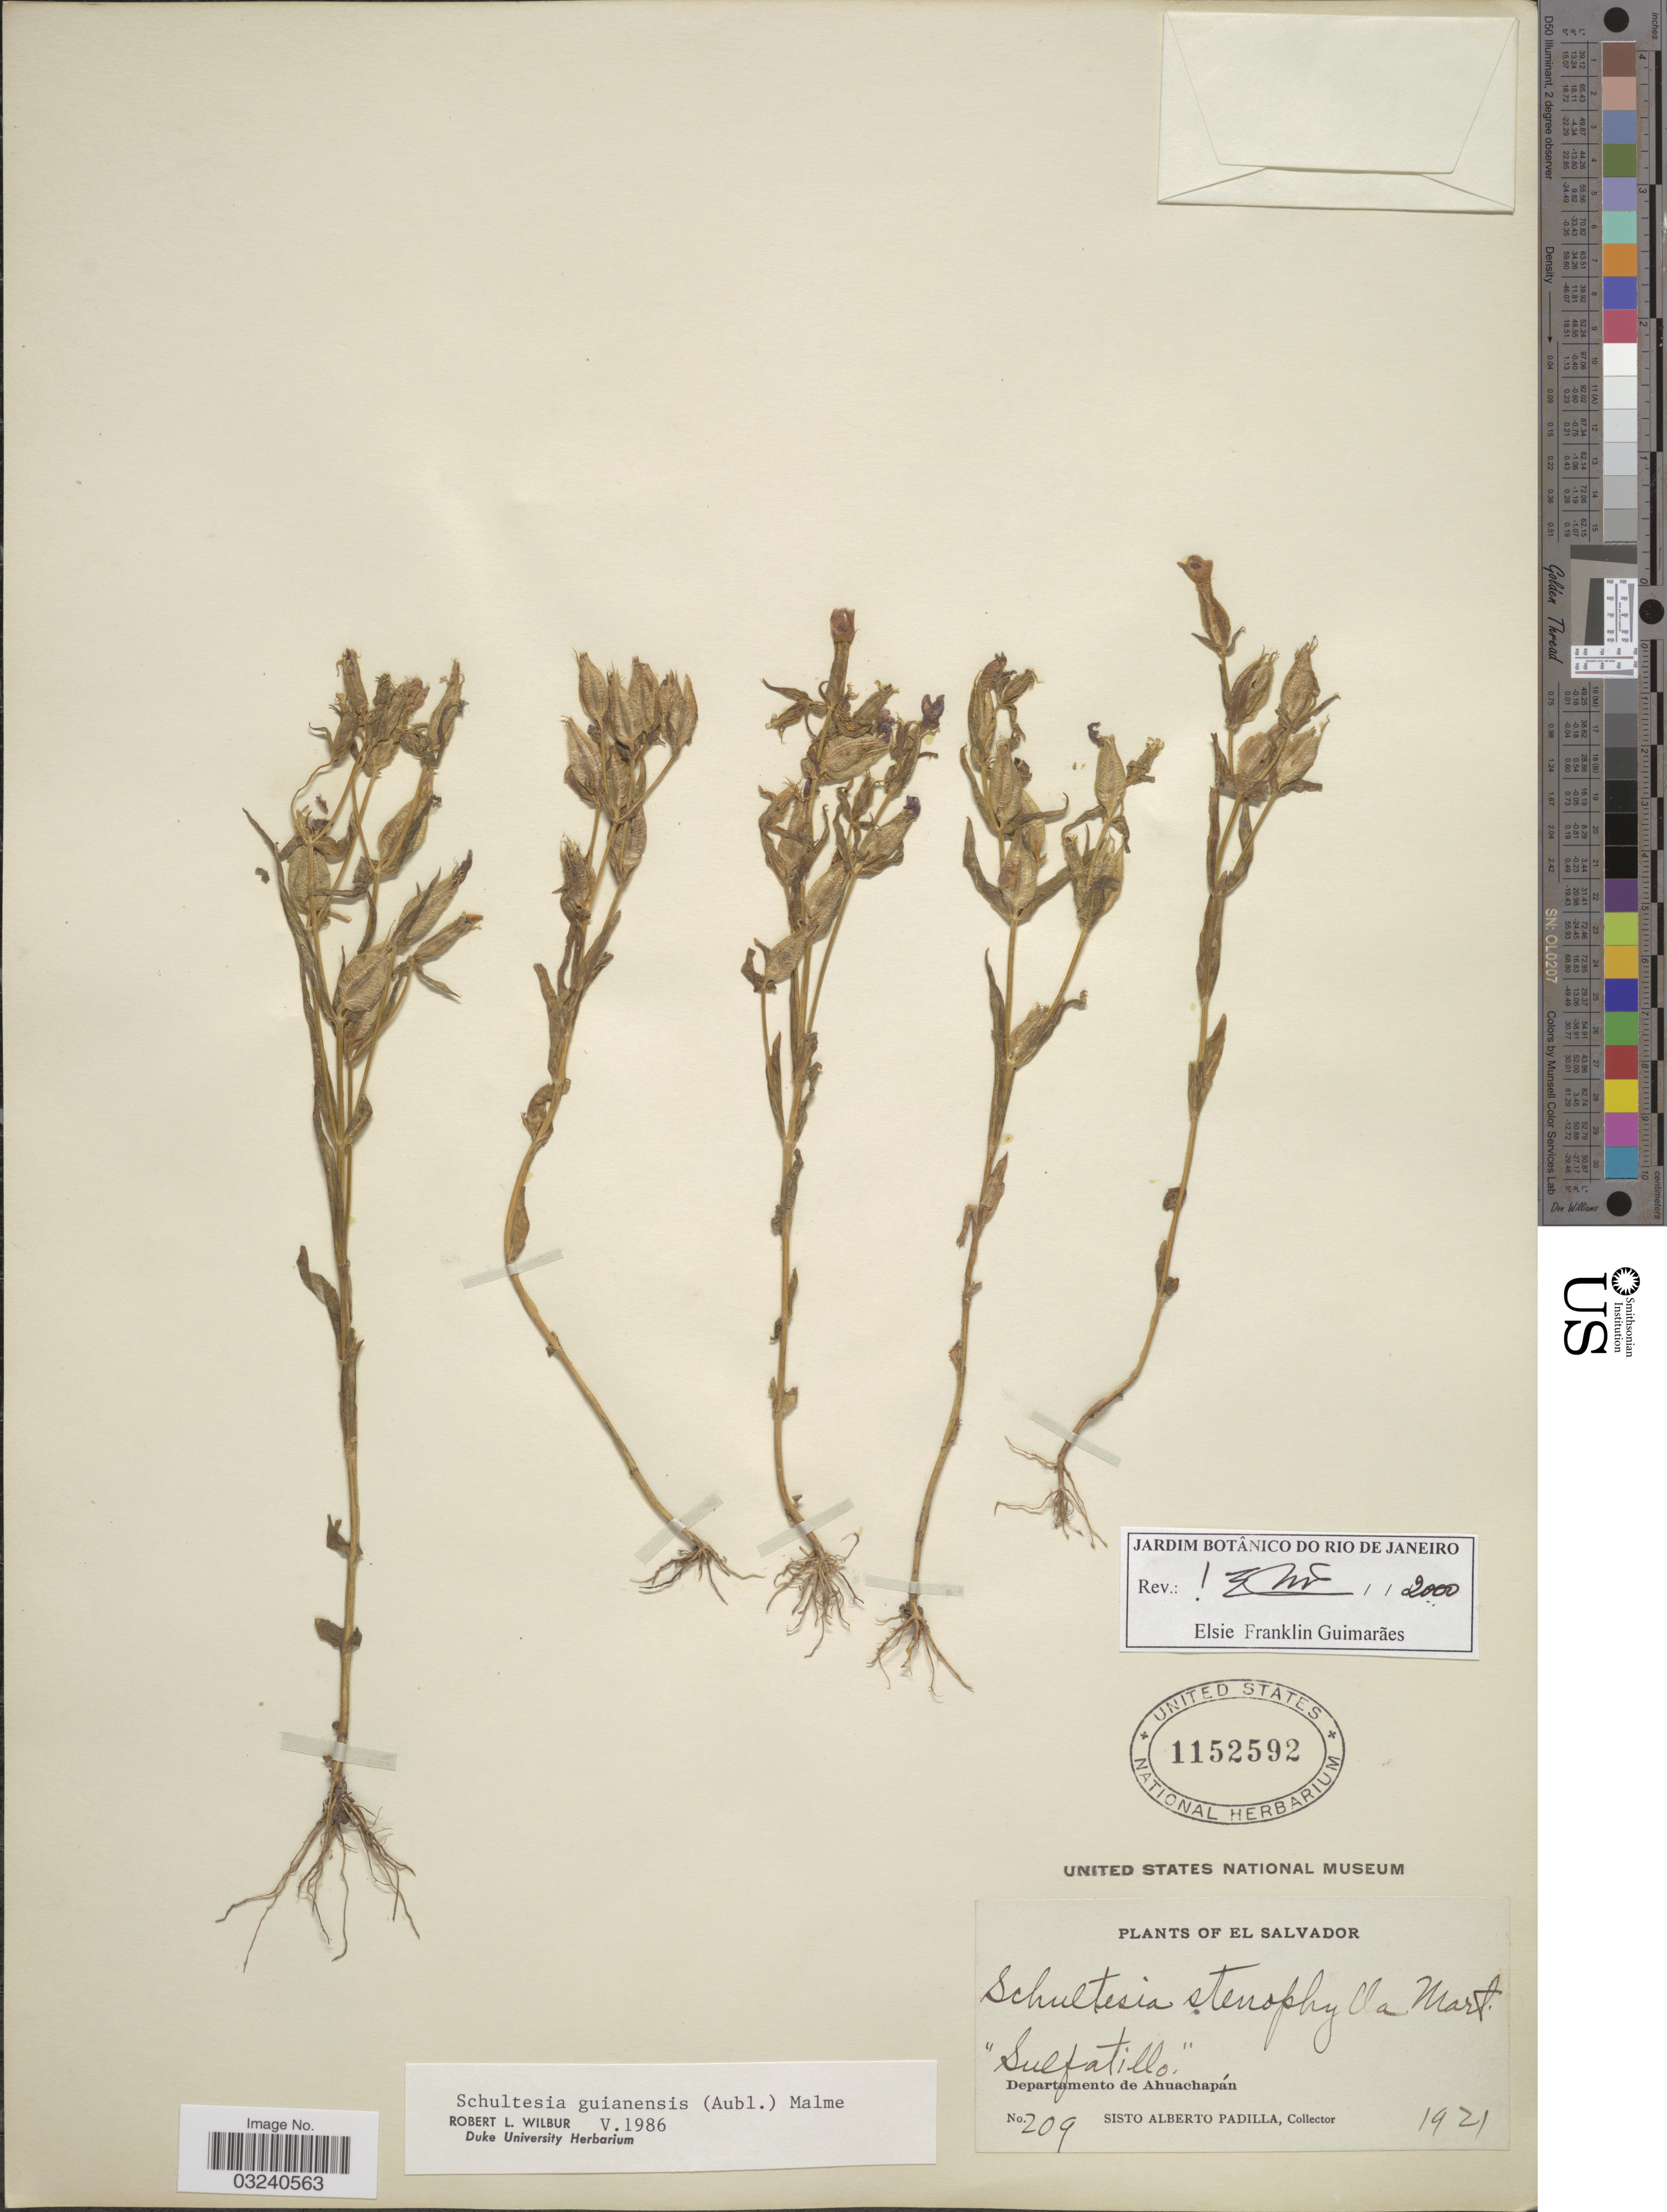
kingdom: Plantae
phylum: Tracheophyta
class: Magnoliopsida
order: Gentianales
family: Gentianaceae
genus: Schultesia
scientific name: Schultesia guianensis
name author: (Aubl.) Malme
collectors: S. A. Padilla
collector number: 209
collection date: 1921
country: El Salvador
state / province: Ahuachapan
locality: Departamento de Ahuachapán.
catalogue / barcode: US 1152592